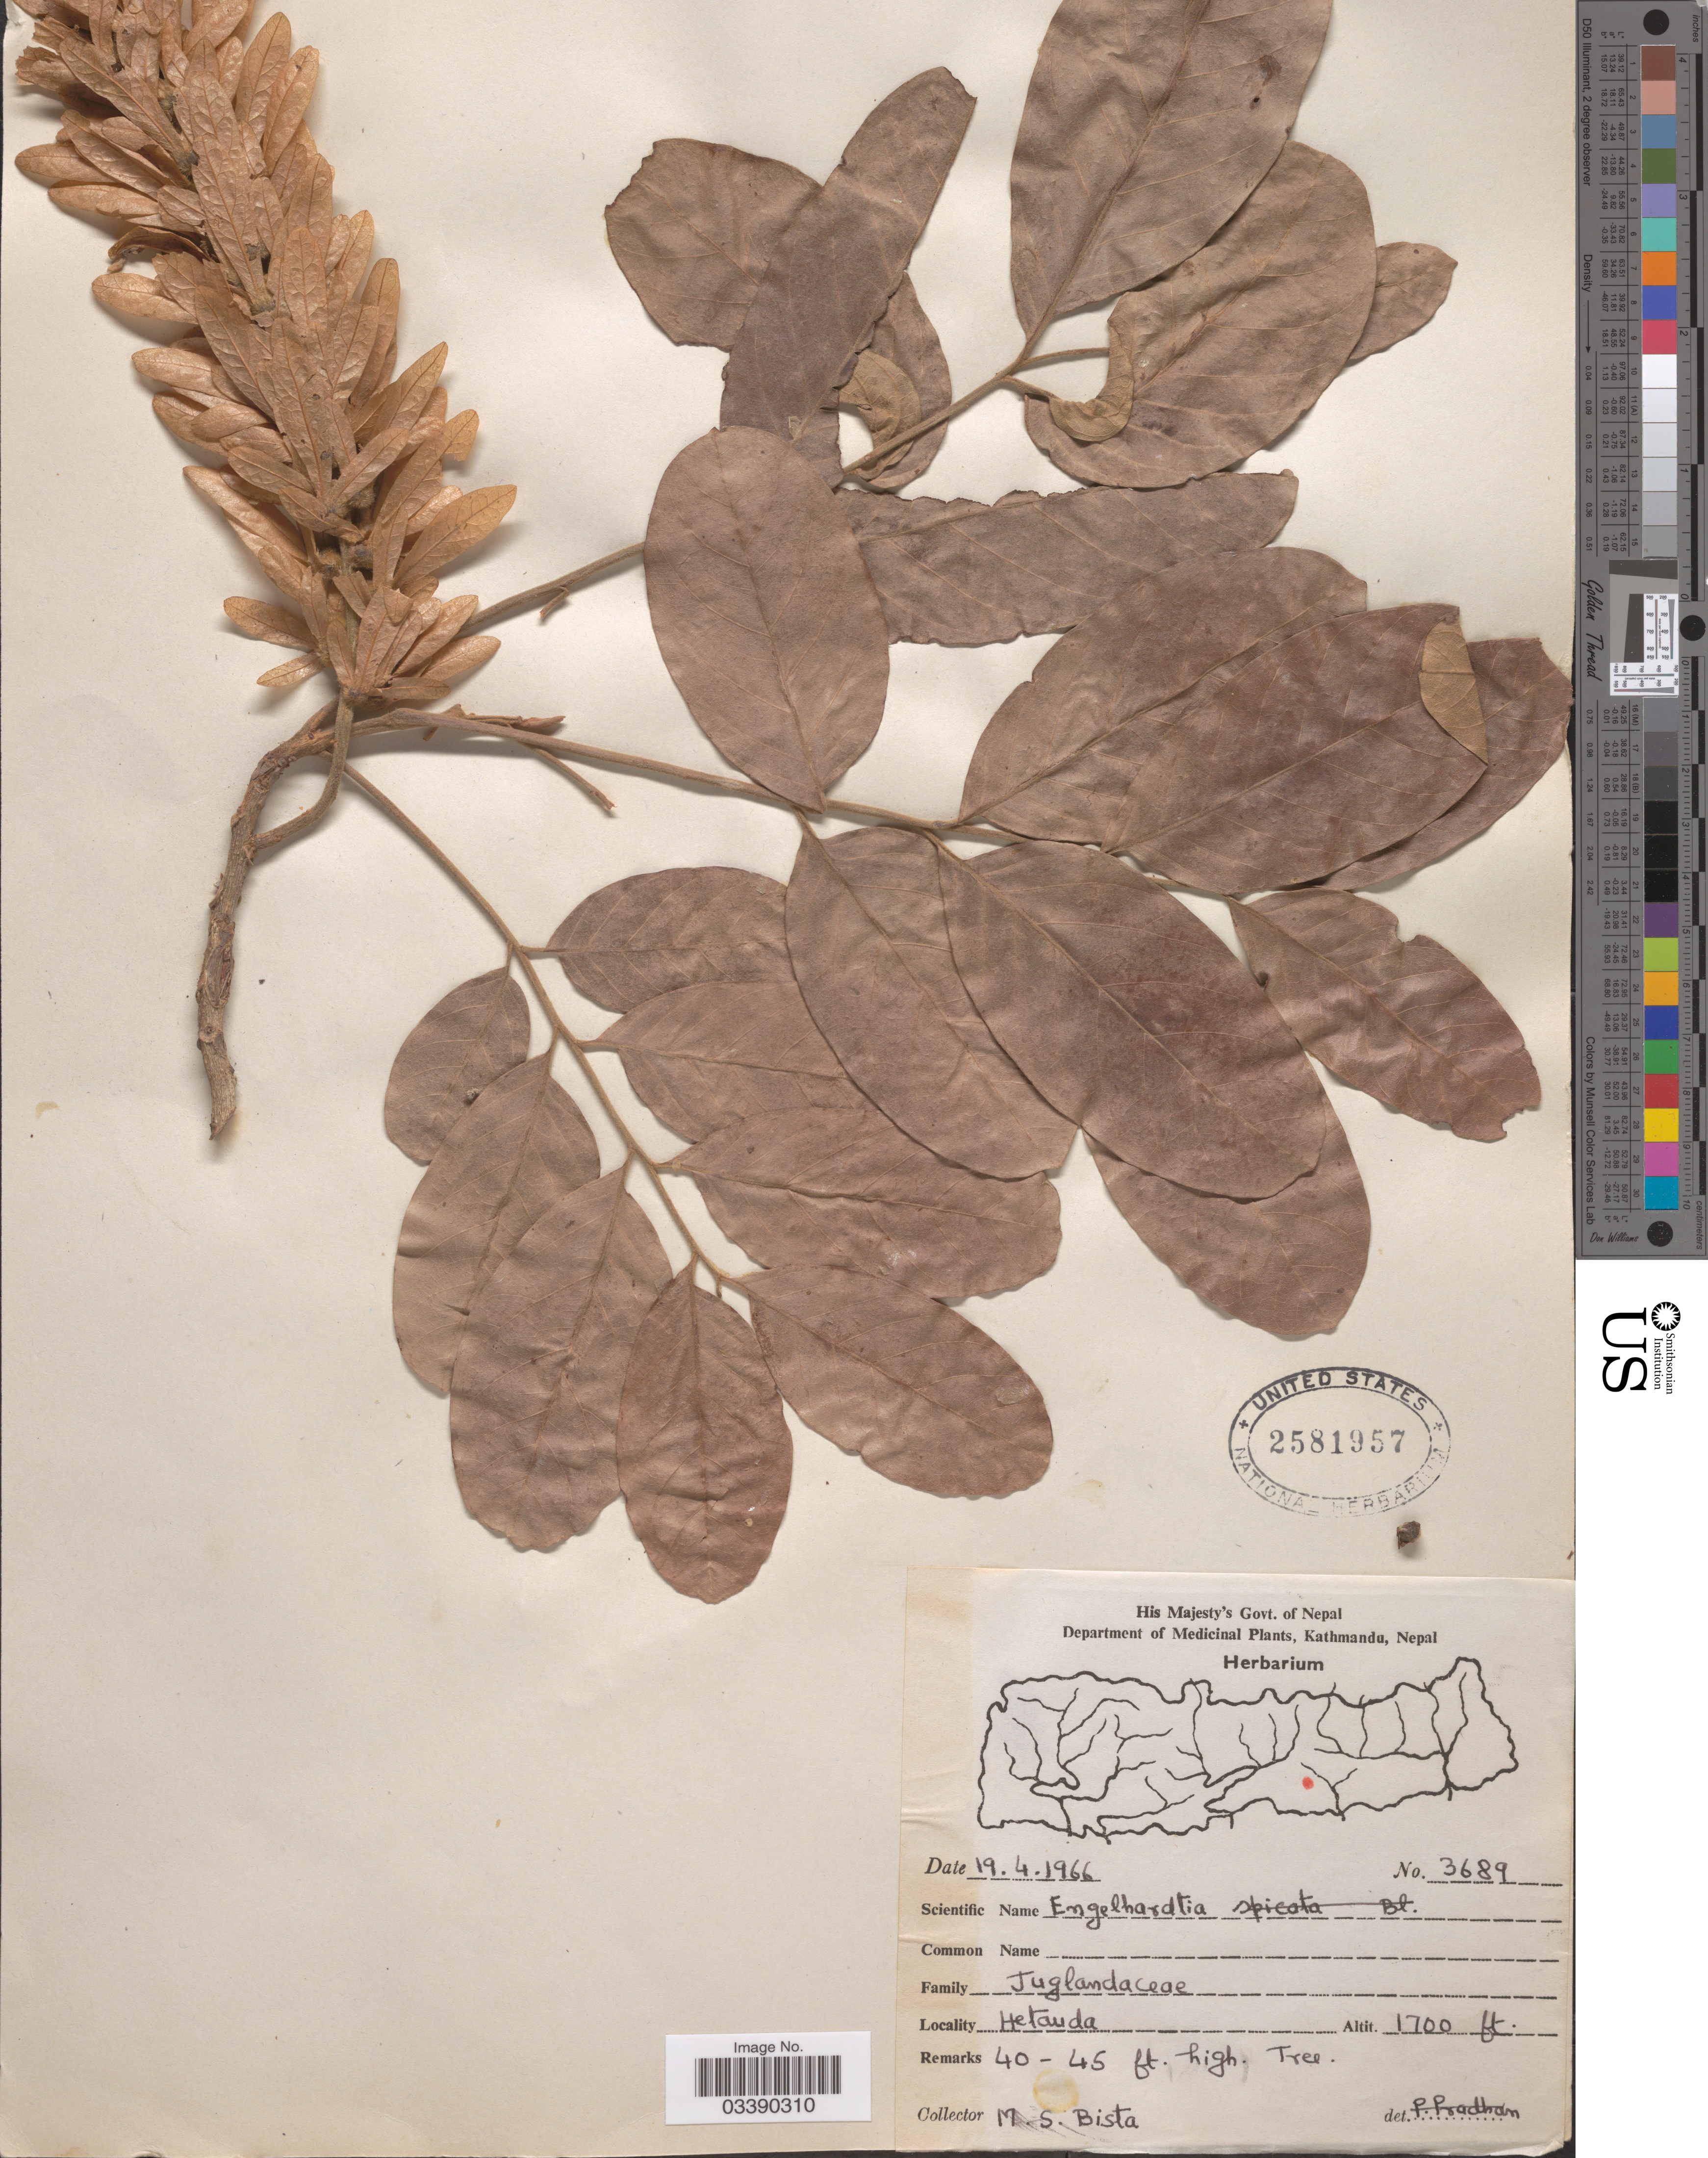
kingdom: Plantae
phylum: Tracheophyta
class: Magnoliopsida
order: Fagales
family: Juglandaceae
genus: Engelhardia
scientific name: Engelhardia spicata var. spicata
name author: Lesch. ex Blume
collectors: M. Bista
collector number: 3689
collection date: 1966-04-19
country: Nepal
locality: Hetauda.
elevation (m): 518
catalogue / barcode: US 2581957